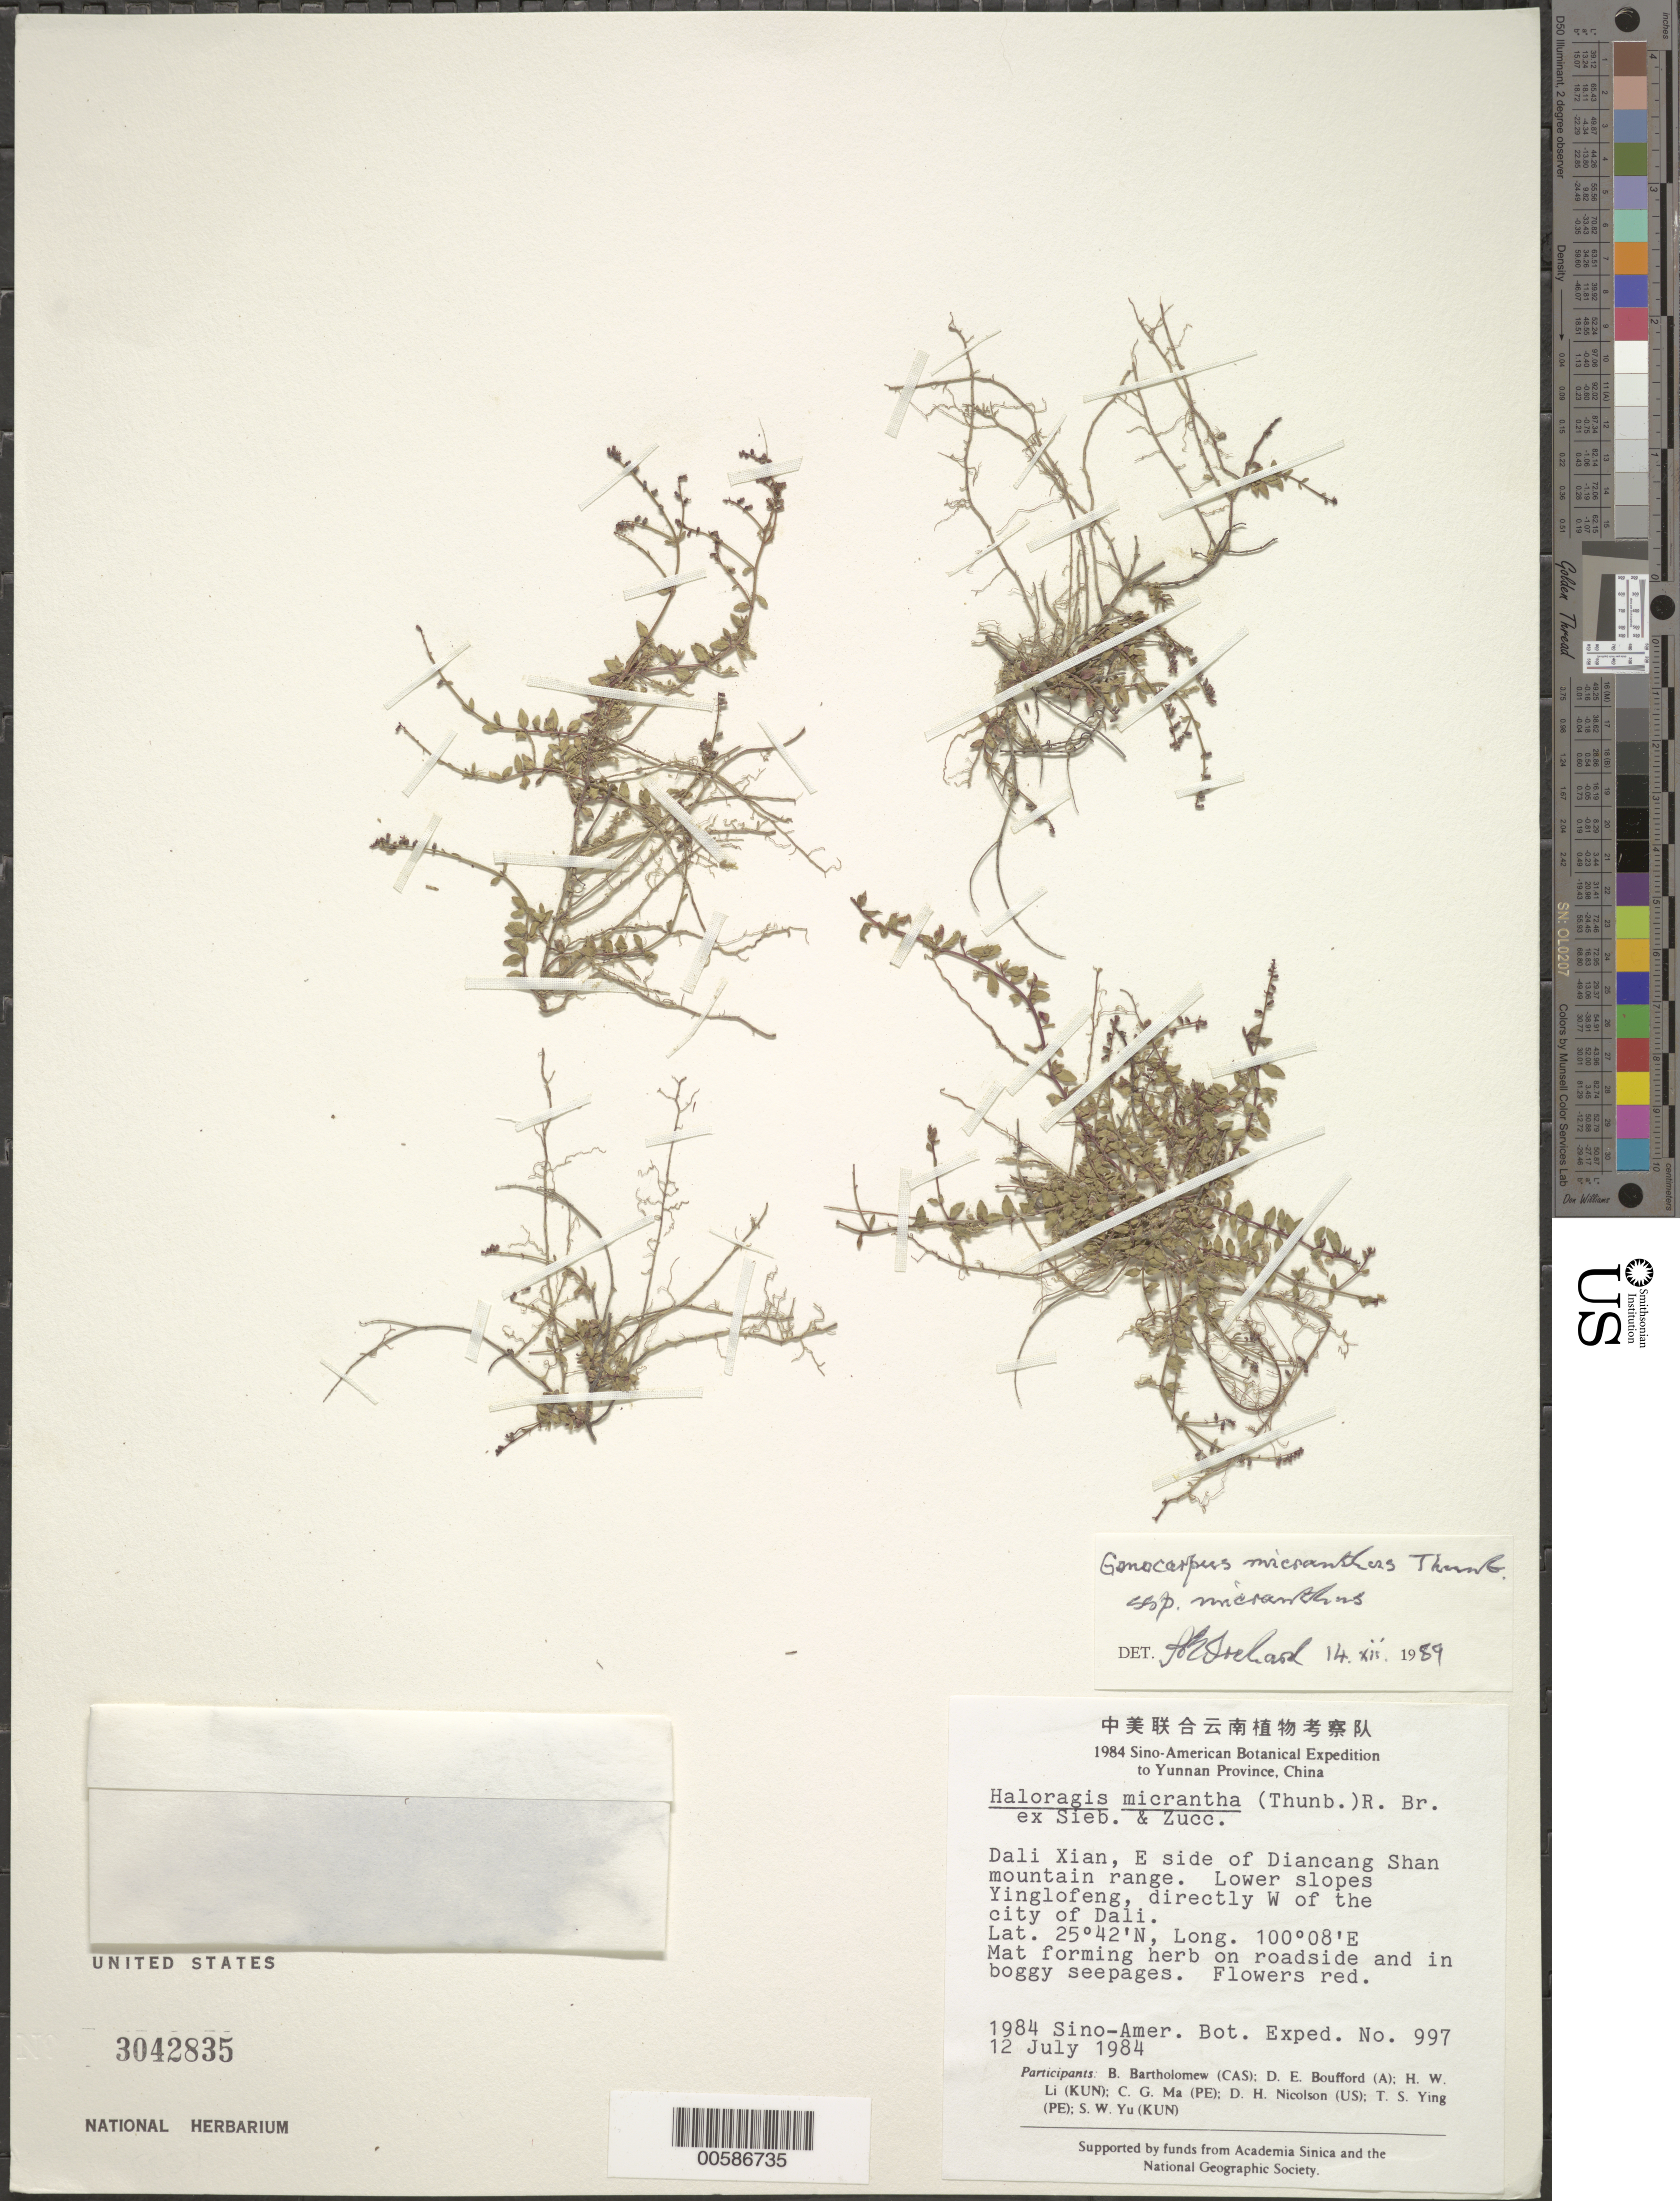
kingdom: Plantae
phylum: Tracheophyta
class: Magnoliopsida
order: Saxifragales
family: Haloragaceae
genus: Gonocarpus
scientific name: Gonocarpus micranthus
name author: Thunb.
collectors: B. M. Bartholomew, D. E. Boufford, H. W. Li, C. Ma & D. H. Nicolson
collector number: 997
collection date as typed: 12 Jul 1984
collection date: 1984-07-12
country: China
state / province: Yunnan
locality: Dali Xian, E of Diancang Shan Mt range, W of Dali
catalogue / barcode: US 3042835